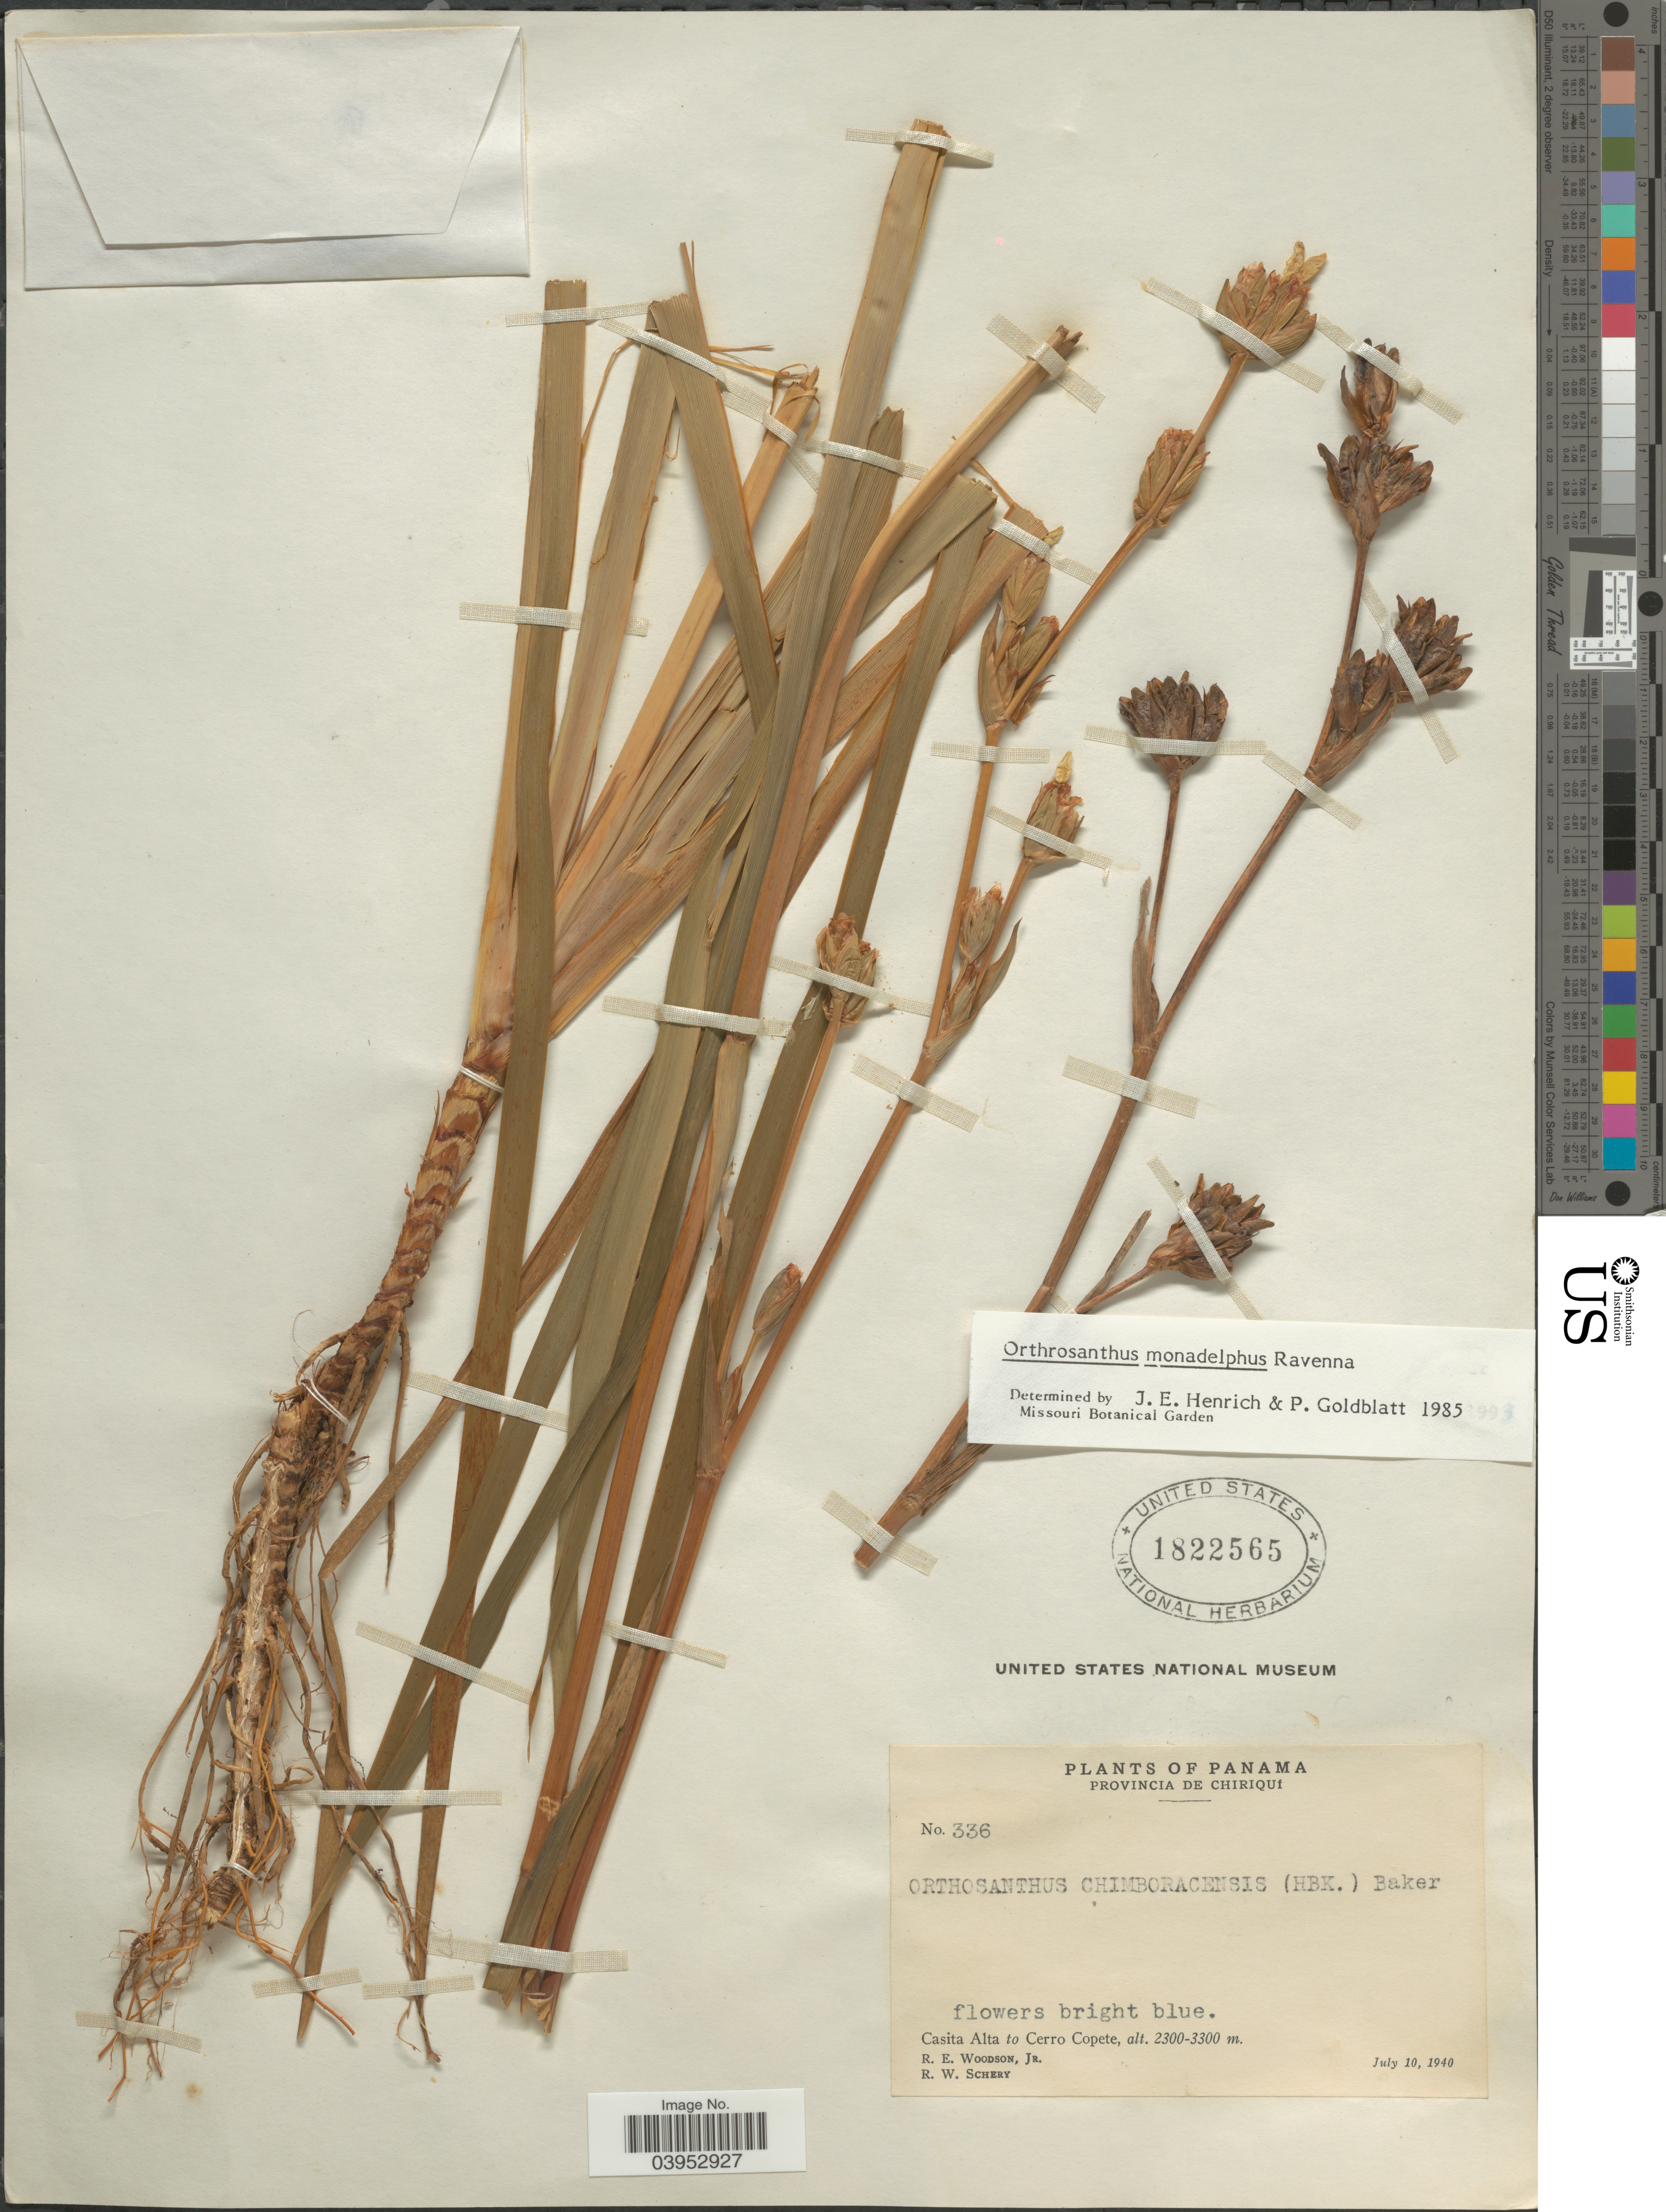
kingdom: Plantae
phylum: Tracheophyta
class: Liliopsida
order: Asparagales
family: Iridaceae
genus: Orthrosanthus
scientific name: Orthrosanthus monadelphus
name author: Ravenna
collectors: R. E. Woodson & R. W. Schery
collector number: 336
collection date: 1940-07-10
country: Panama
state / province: Chiriqui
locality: Casita Alta to Cerro Copete.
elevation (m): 2300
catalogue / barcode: US 1822565